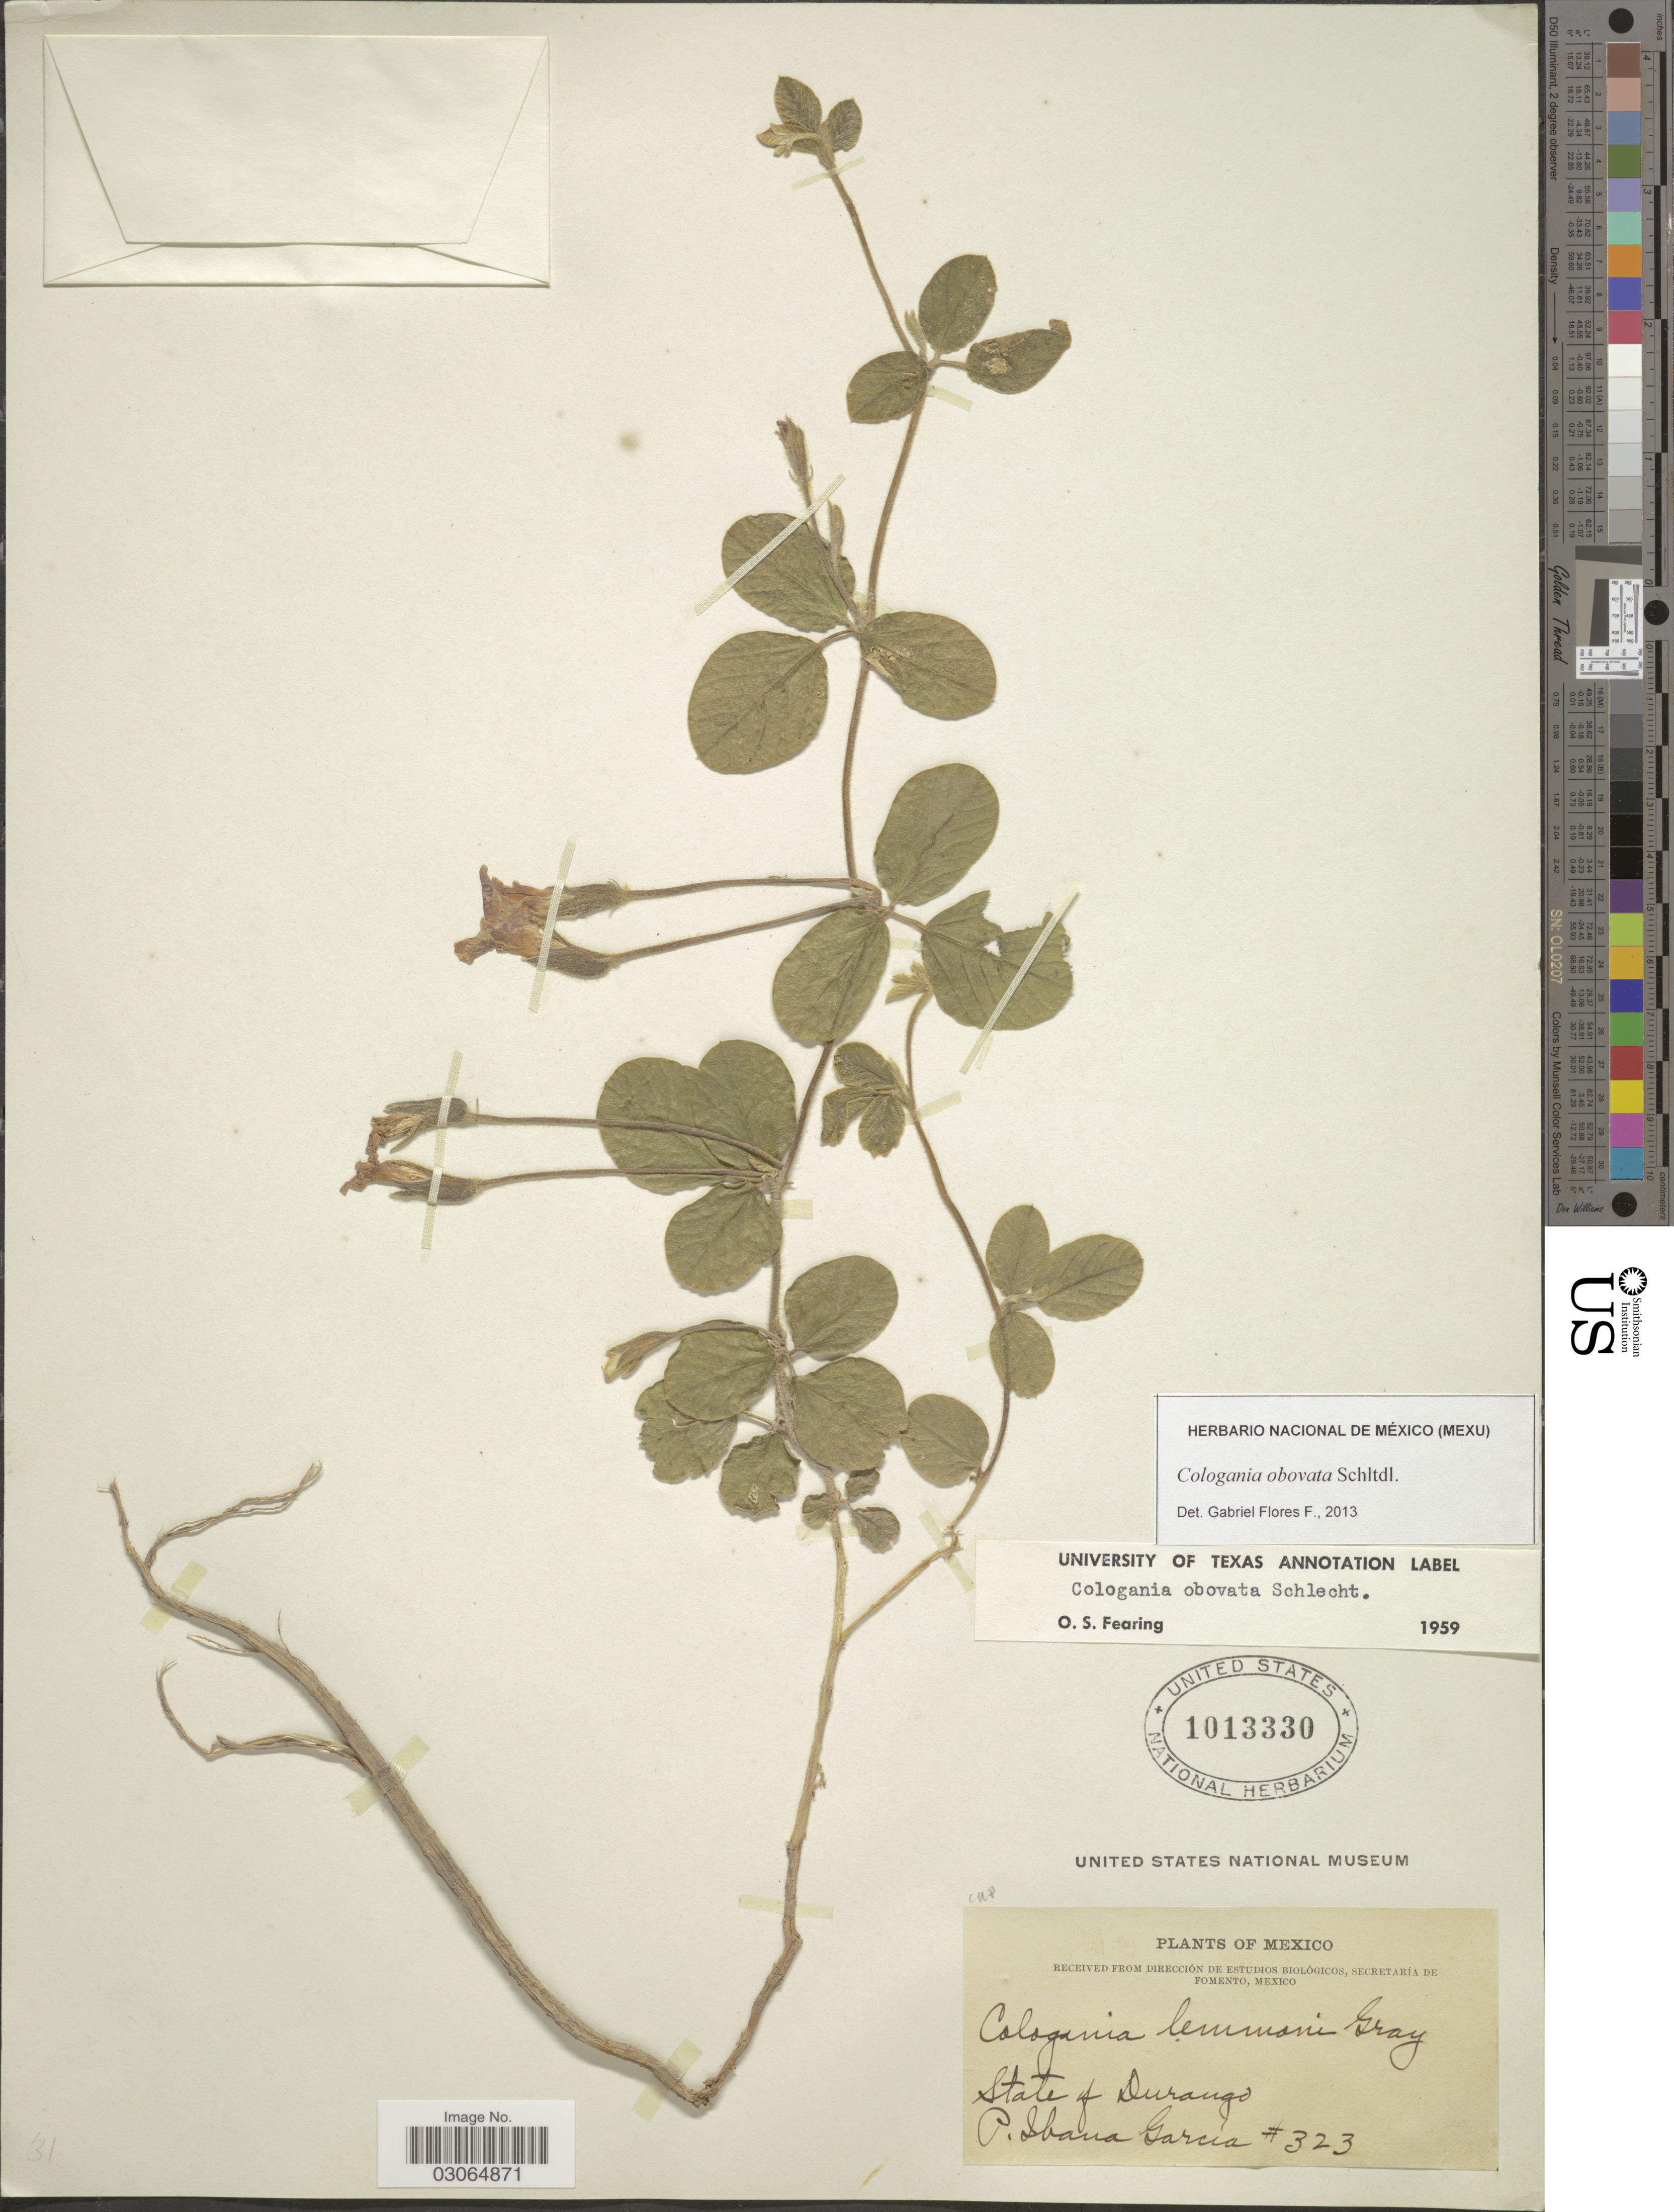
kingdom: Plantae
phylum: Tracheophyta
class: Magnoliopsida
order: Fabales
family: Fabaceae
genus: Cologania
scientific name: Cologania obovata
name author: Schltdl.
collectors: P. I. Garcia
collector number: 323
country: Mexico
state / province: Durango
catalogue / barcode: US 1013330